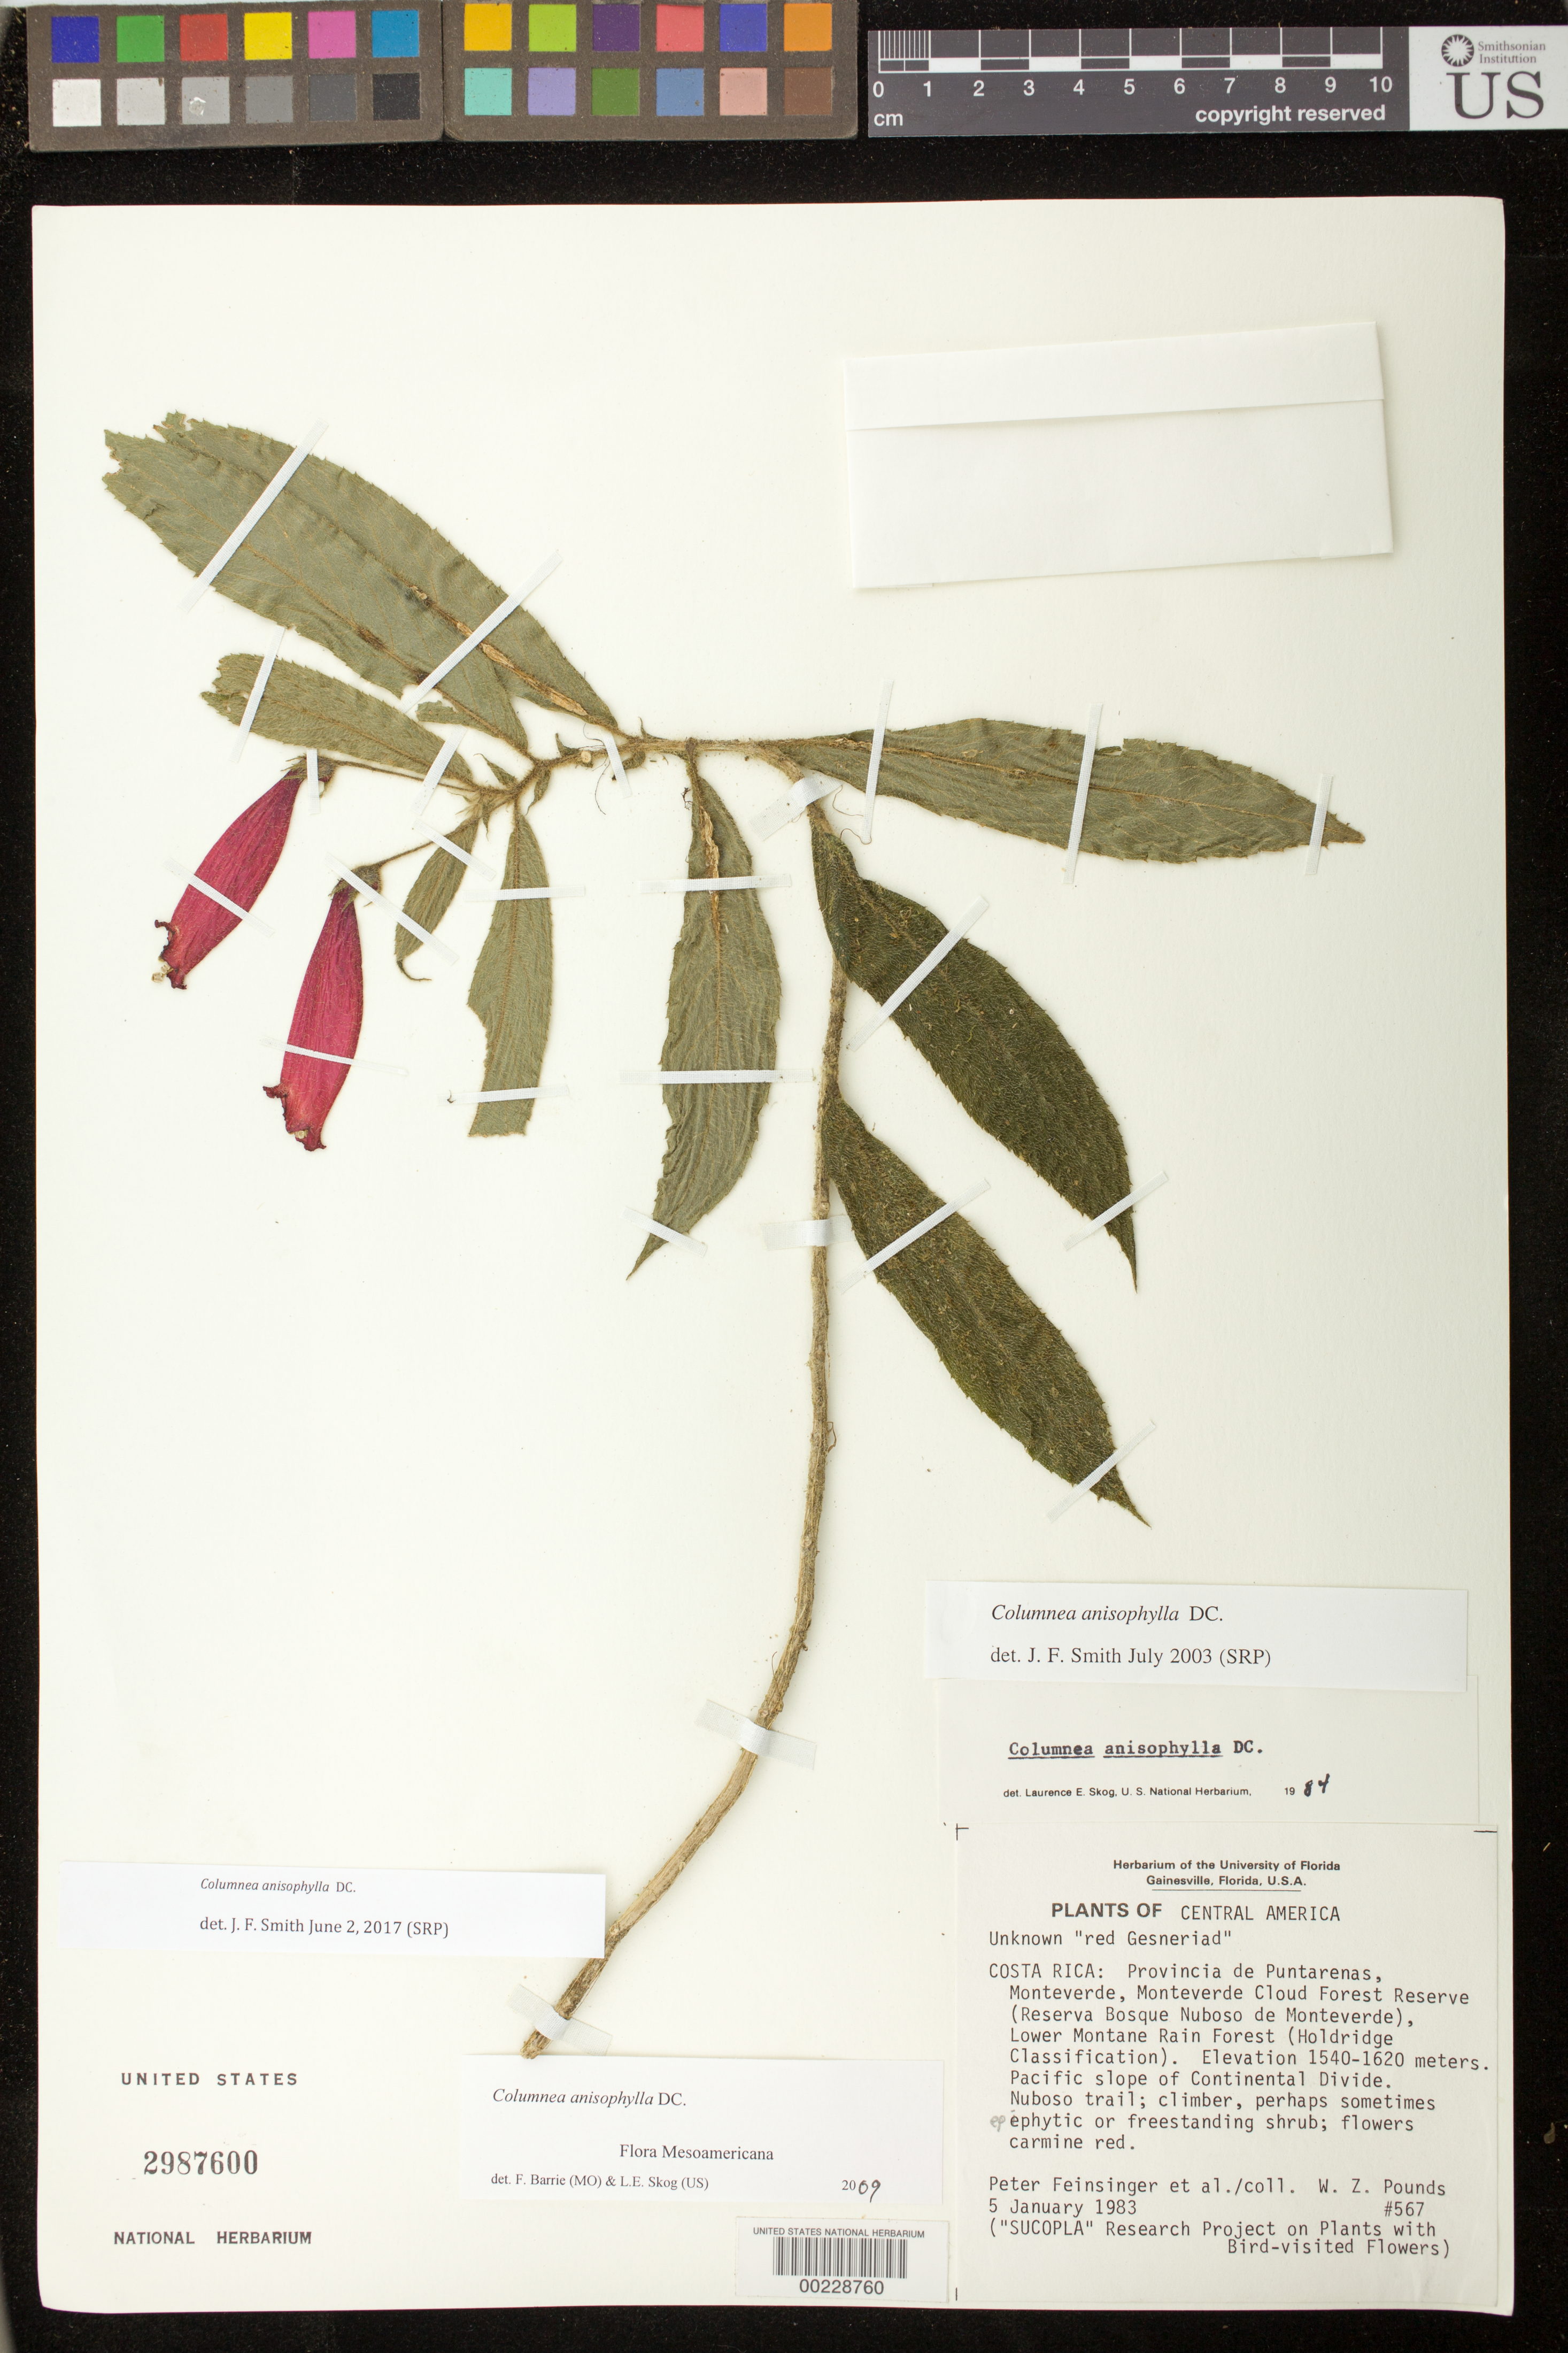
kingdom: Plantae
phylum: Tracheophyta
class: Magnoliopsida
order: Lamiales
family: Gesneriaceae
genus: Columnea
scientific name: Columnea anisophylla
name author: DC.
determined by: Smith, J. F.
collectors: P. Feinsinger & W. Pounds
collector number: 567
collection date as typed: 05 Jan 1983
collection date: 1983-01-05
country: Costa Rica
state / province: Puntarenas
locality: Monteverde, Monteverde Cloud Forest Reserve, Pacific slope of continental divide, Nuboso trail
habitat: Lower montane rain forest (Holdridge classification)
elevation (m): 1540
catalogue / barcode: US 2987600